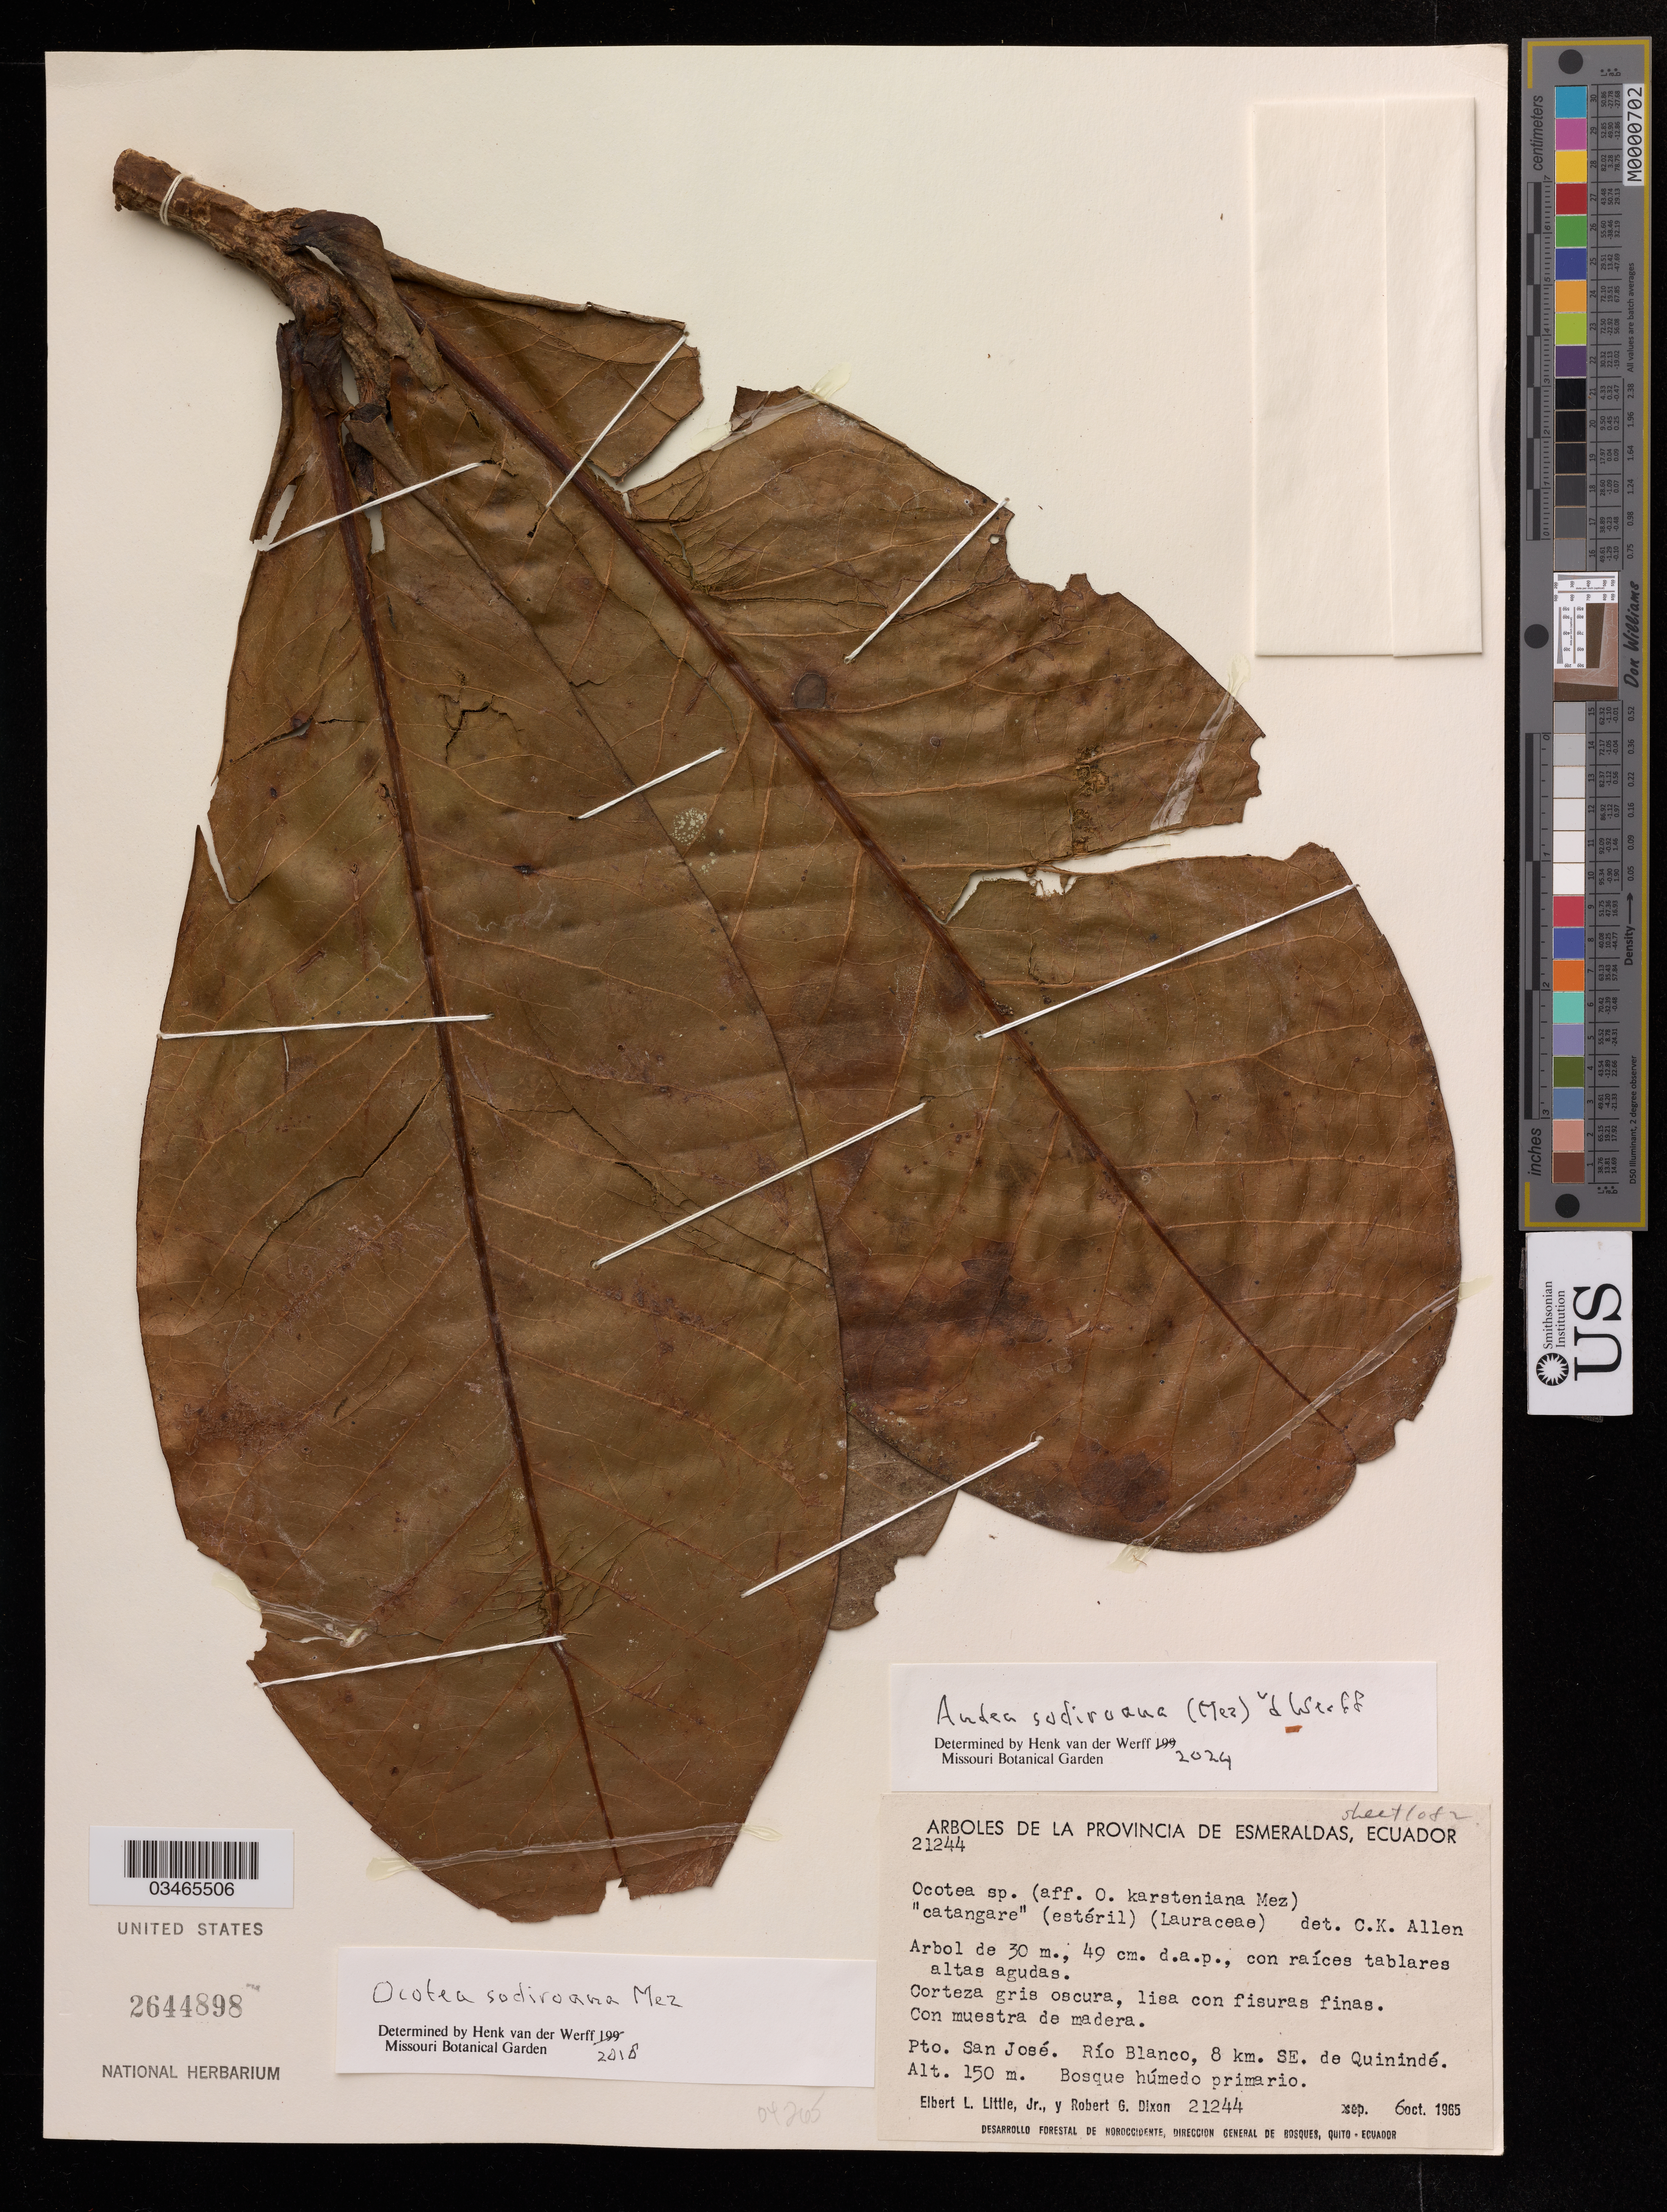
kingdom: Plantae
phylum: Tracheophyta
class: Magnoliopsida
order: Laurales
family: Lauraceae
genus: Andea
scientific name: Andea sodiroana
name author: (Mez) van der Werff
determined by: van der Werff, H. H.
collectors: E. Little & R. Dixon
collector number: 21244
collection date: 1965-10-06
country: Ecuador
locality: Pto. San José, Rio Blanco, 8 km. SE. de Quinindé.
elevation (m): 150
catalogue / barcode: US 2644898